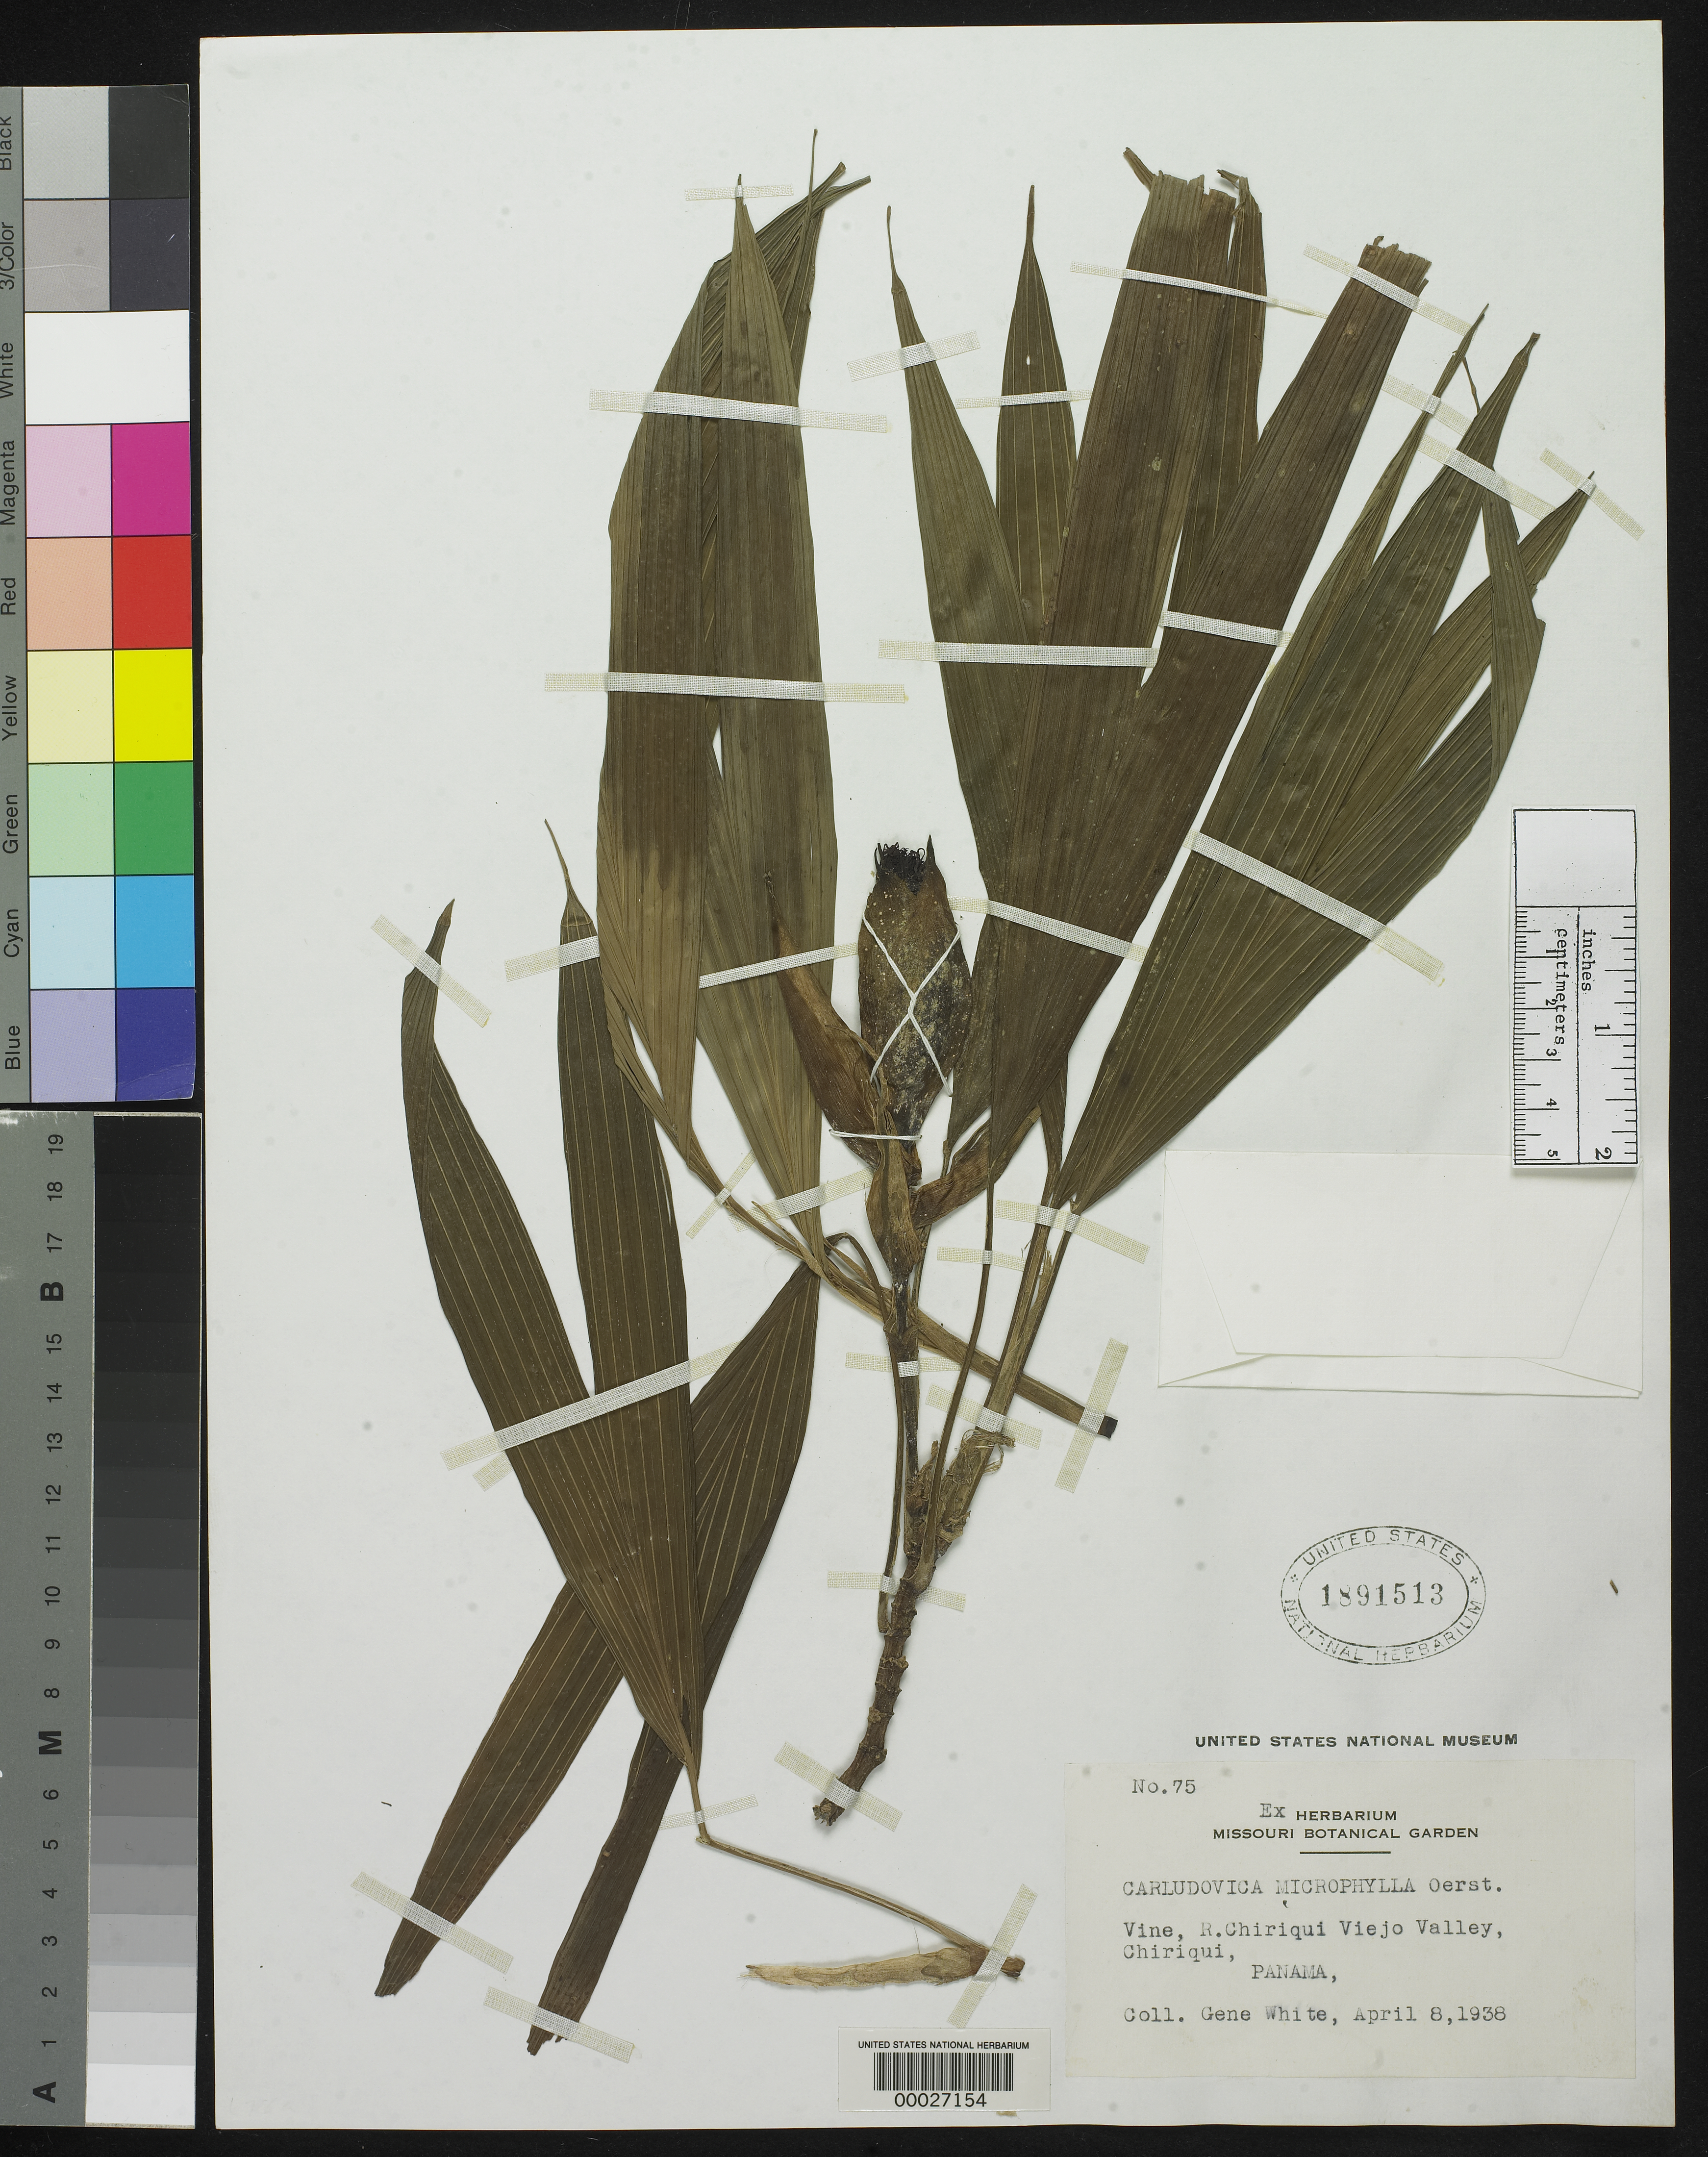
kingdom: Plantae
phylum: Tracheophyta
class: Liliopsida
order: Pandanales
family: Cyclanthaceae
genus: Asplundia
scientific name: Asplundia microphylla subsp. panamensis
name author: Harling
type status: Isotype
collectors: G. White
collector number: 75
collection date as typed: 08 Apr 1938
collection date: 1938-04-08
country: Panama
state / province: Ngobe-Bugle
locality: Rio Chiriqui, Viejo Valley.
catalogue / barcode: US 1891513